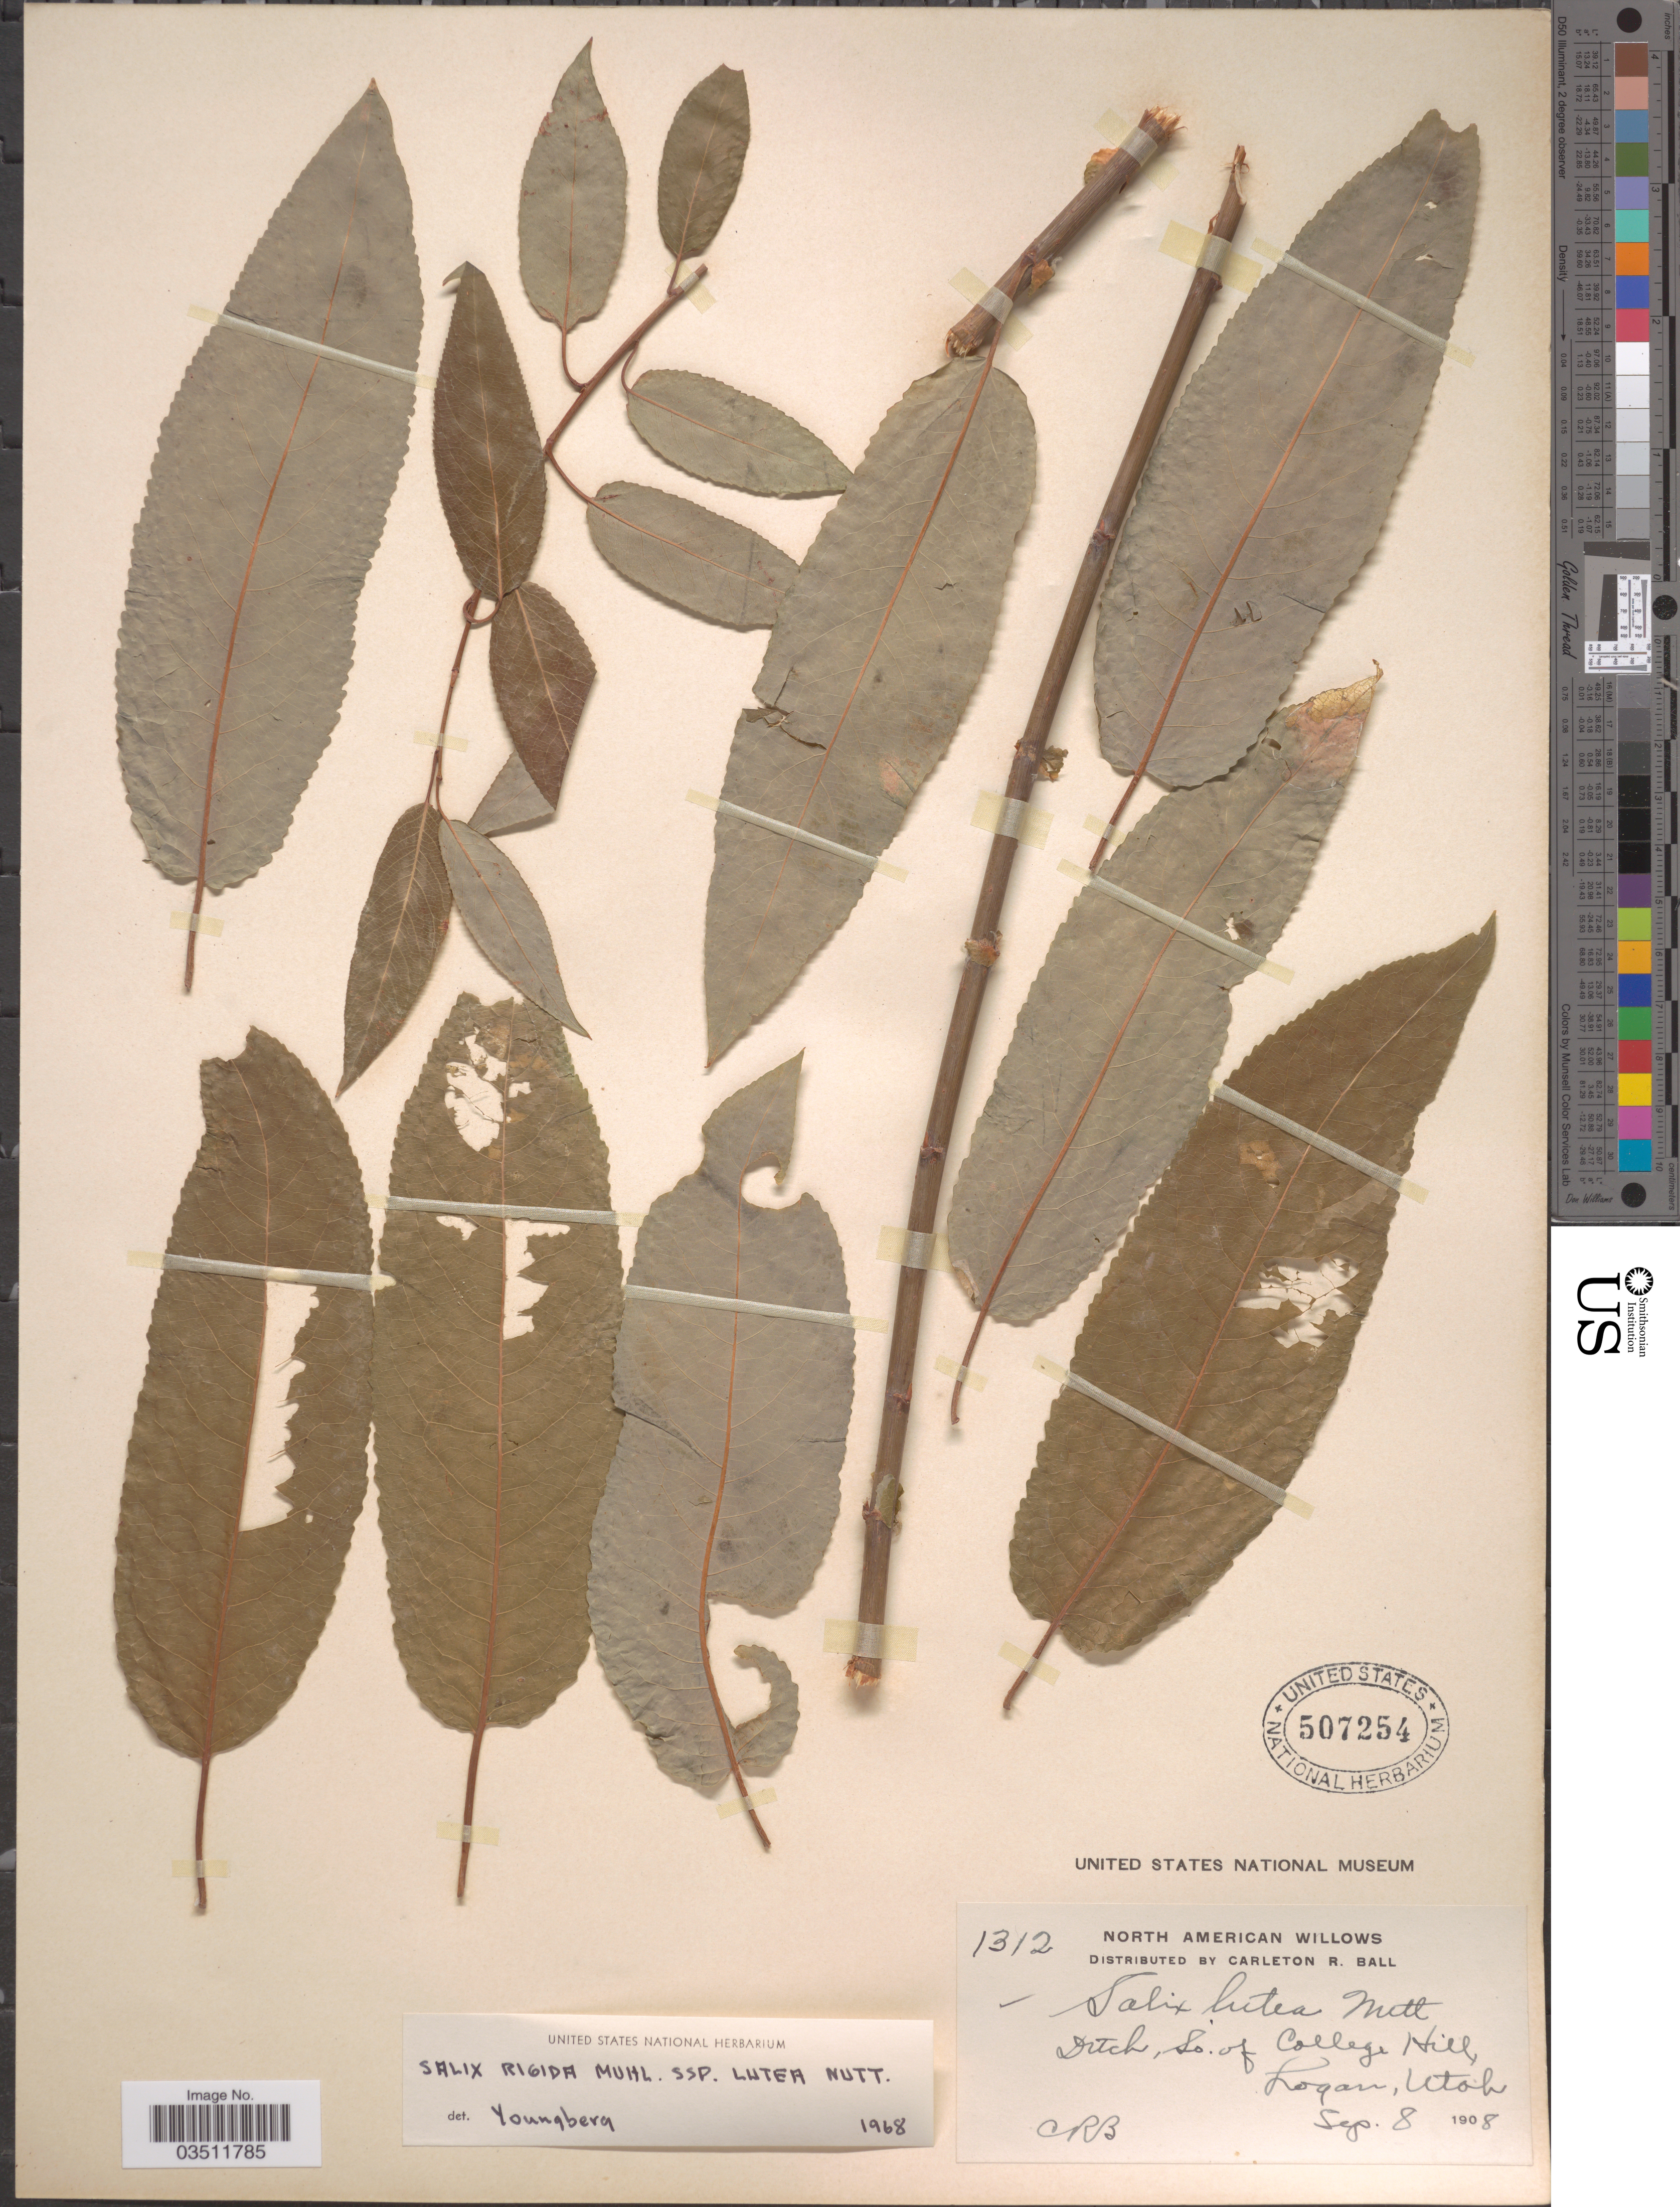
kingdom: Plantae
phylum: Tracheophyta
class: Magnoliopsida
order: Malpighiales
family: Salicaceae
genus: Salix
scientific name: Salix lutea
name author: Nutt.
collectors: C. R. Ball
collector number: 1312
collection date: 1908-09-08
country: United States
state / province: Utah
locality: Ditch, So. of College Hill, Logan.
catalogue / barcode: US 507254